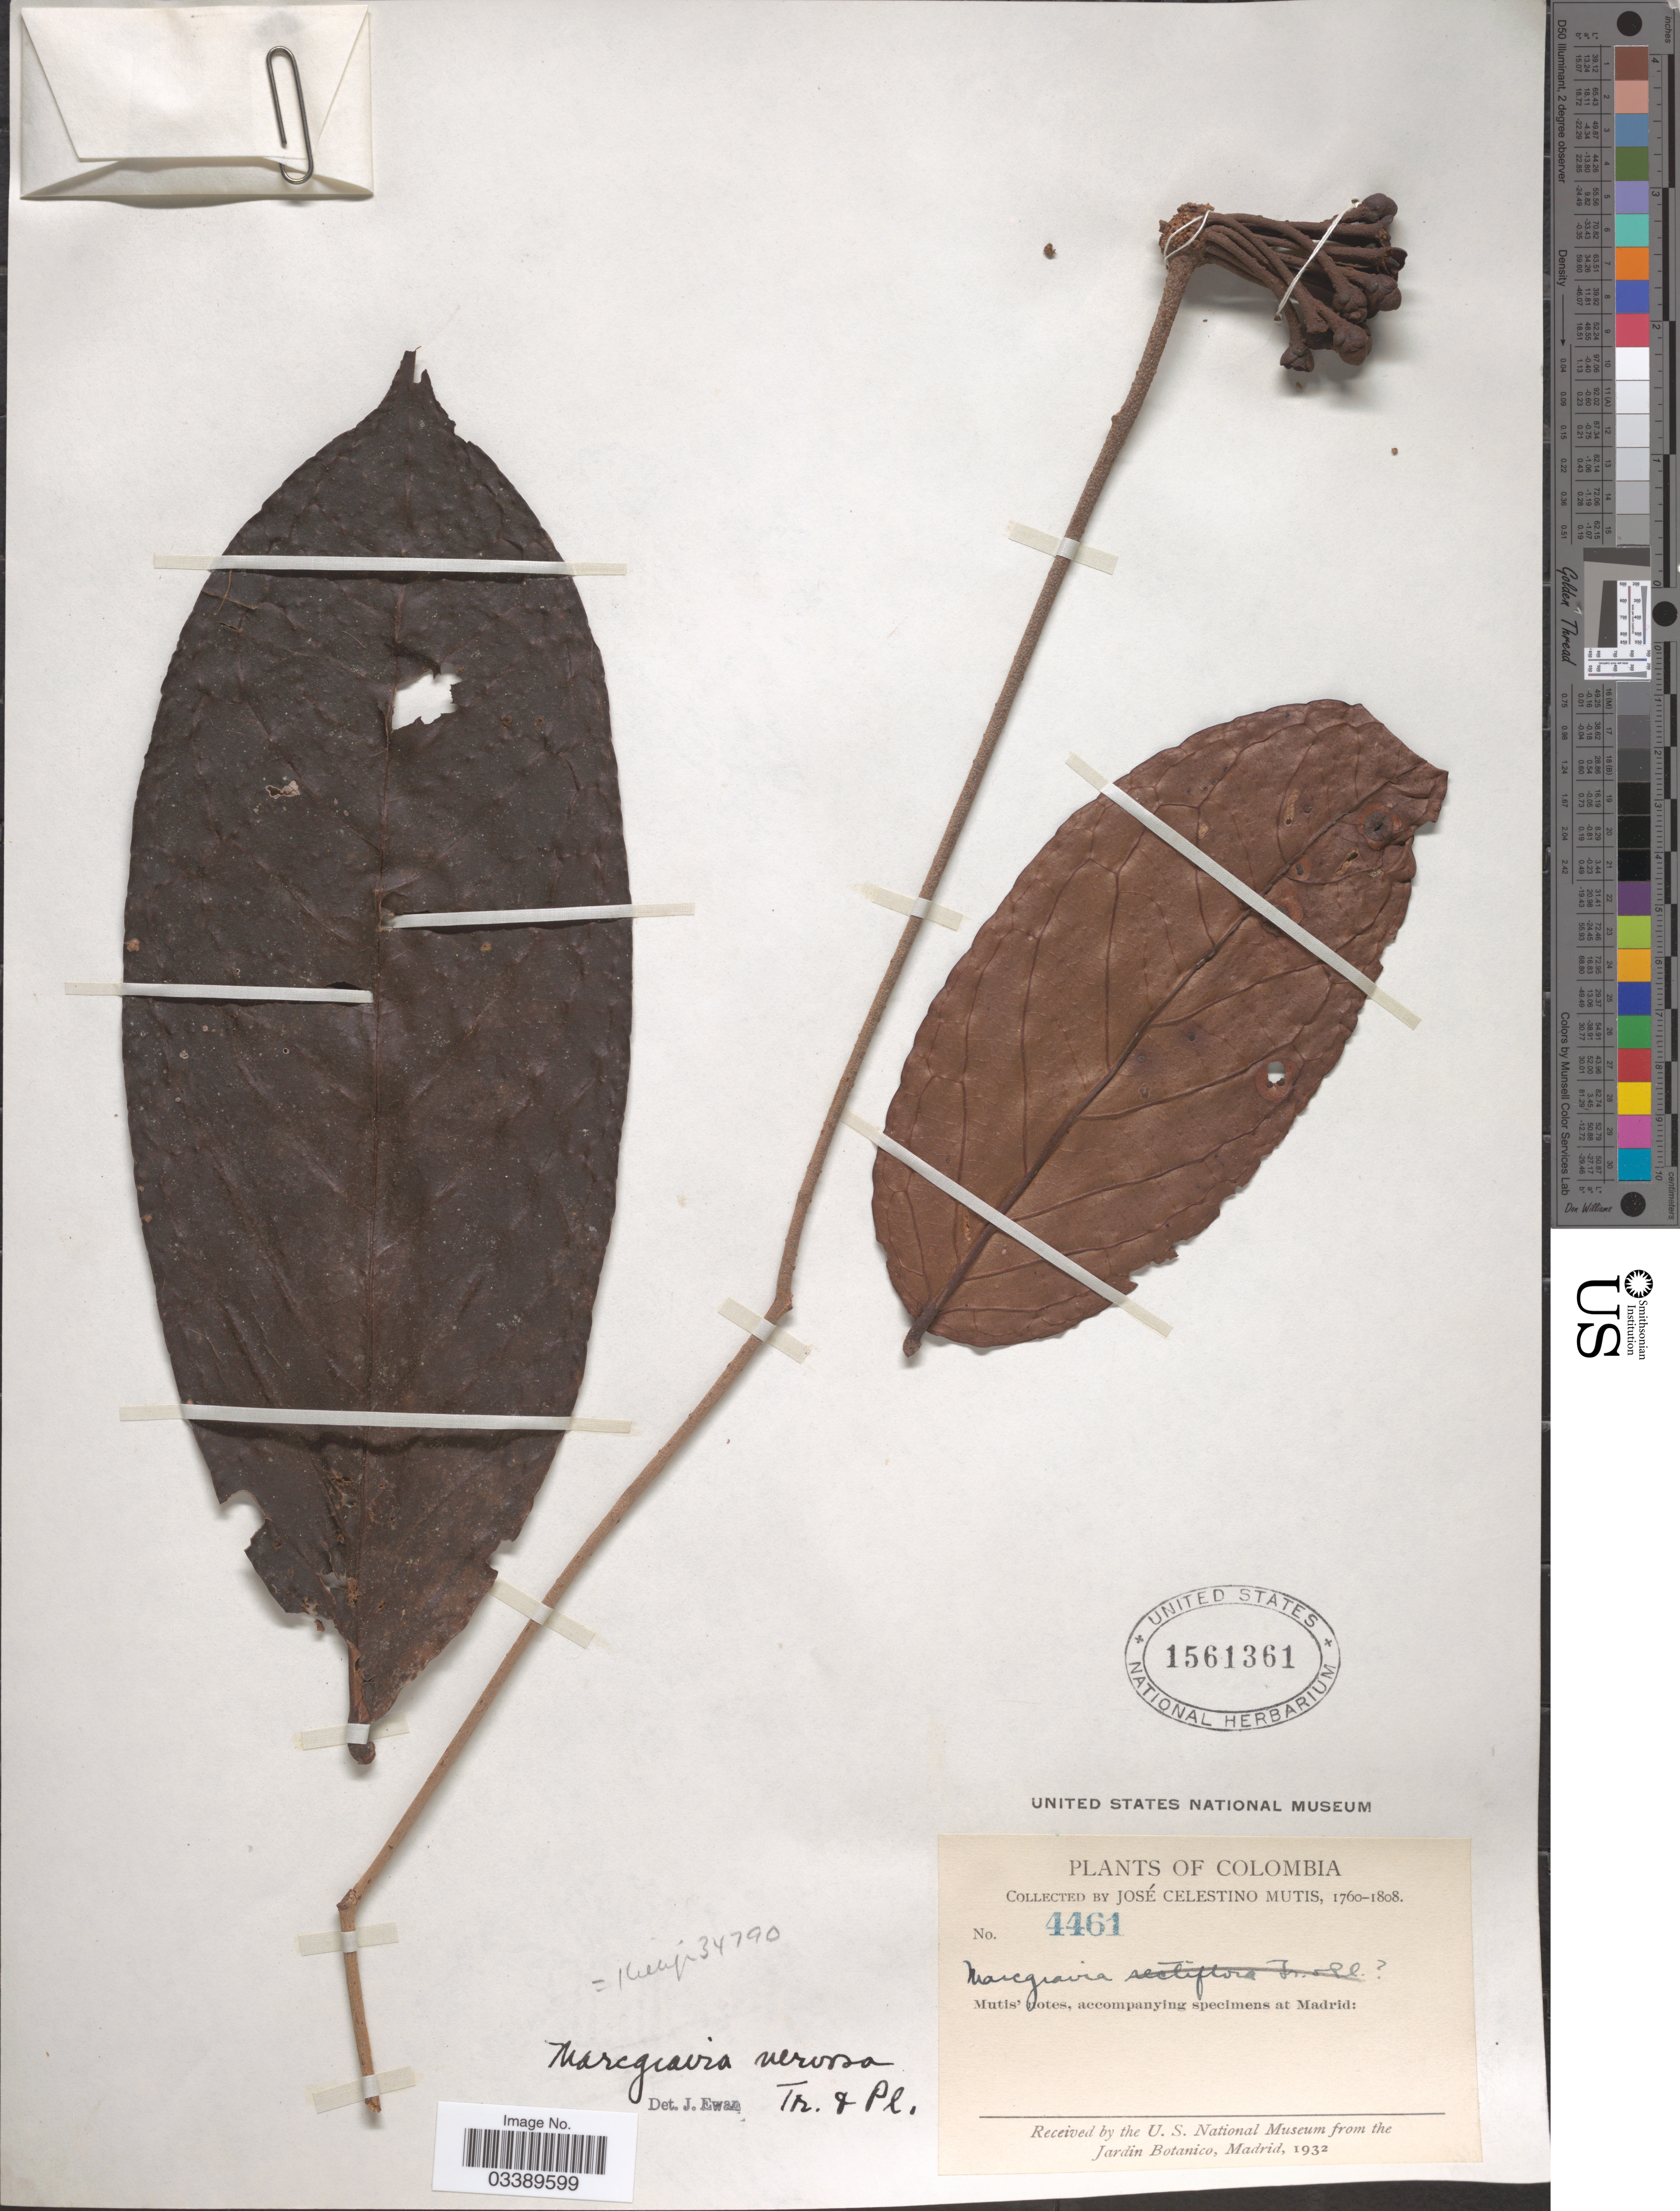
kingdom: Plantae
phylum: Tracheophyta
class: Magnoliopsida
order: Ericales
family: Marcgraviaceae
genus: Marcgravia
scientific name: Marcgravia nervosa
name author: Triana & Planch.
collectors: J. C. B. Mutis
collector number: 4461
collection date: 1760/1808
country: Colombia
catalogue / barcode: US 1561361